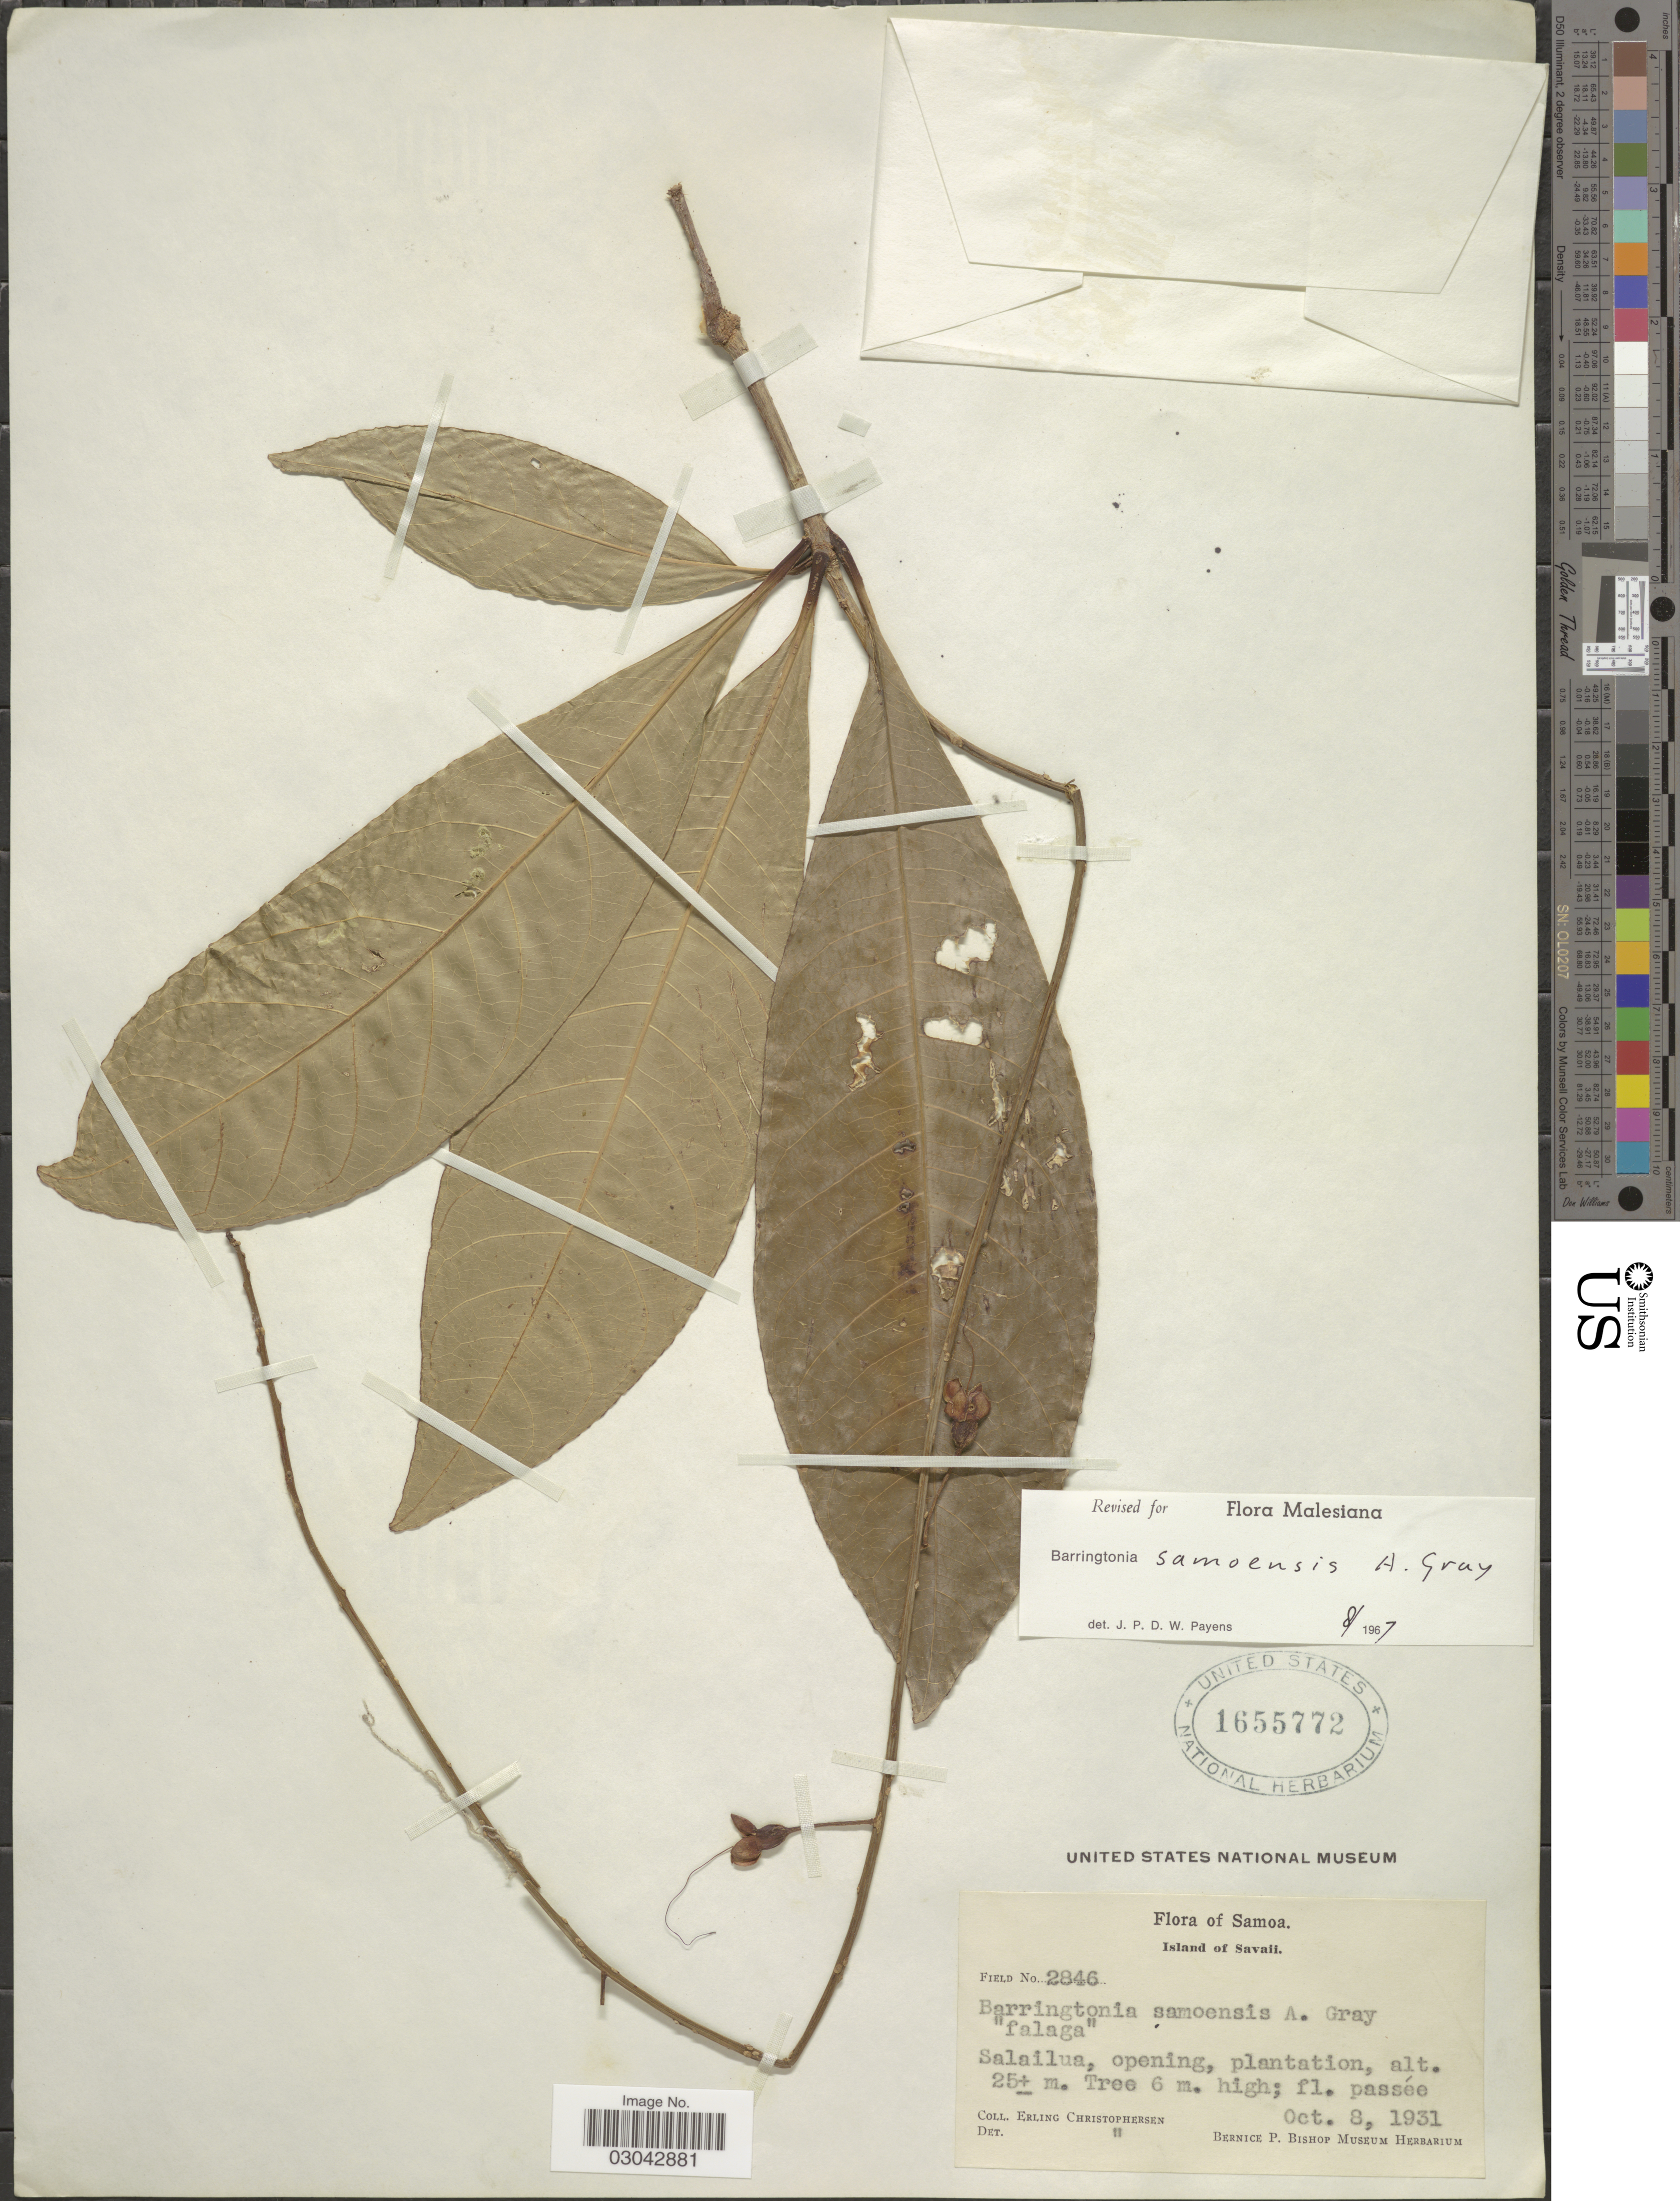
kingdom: Plantae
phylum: Tracheophyta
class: Magnoliopsida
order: Ericales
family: Lecythidaceae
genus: Barringtonia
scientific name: Barringtonia samoensis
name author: A. Gray in Wilkes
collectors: E. Christophersen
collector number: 2846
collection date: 1931-10-08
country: Samoa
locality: Samoa, Island of Savaii. Salailua.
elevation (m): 25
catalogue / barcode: US 1655772